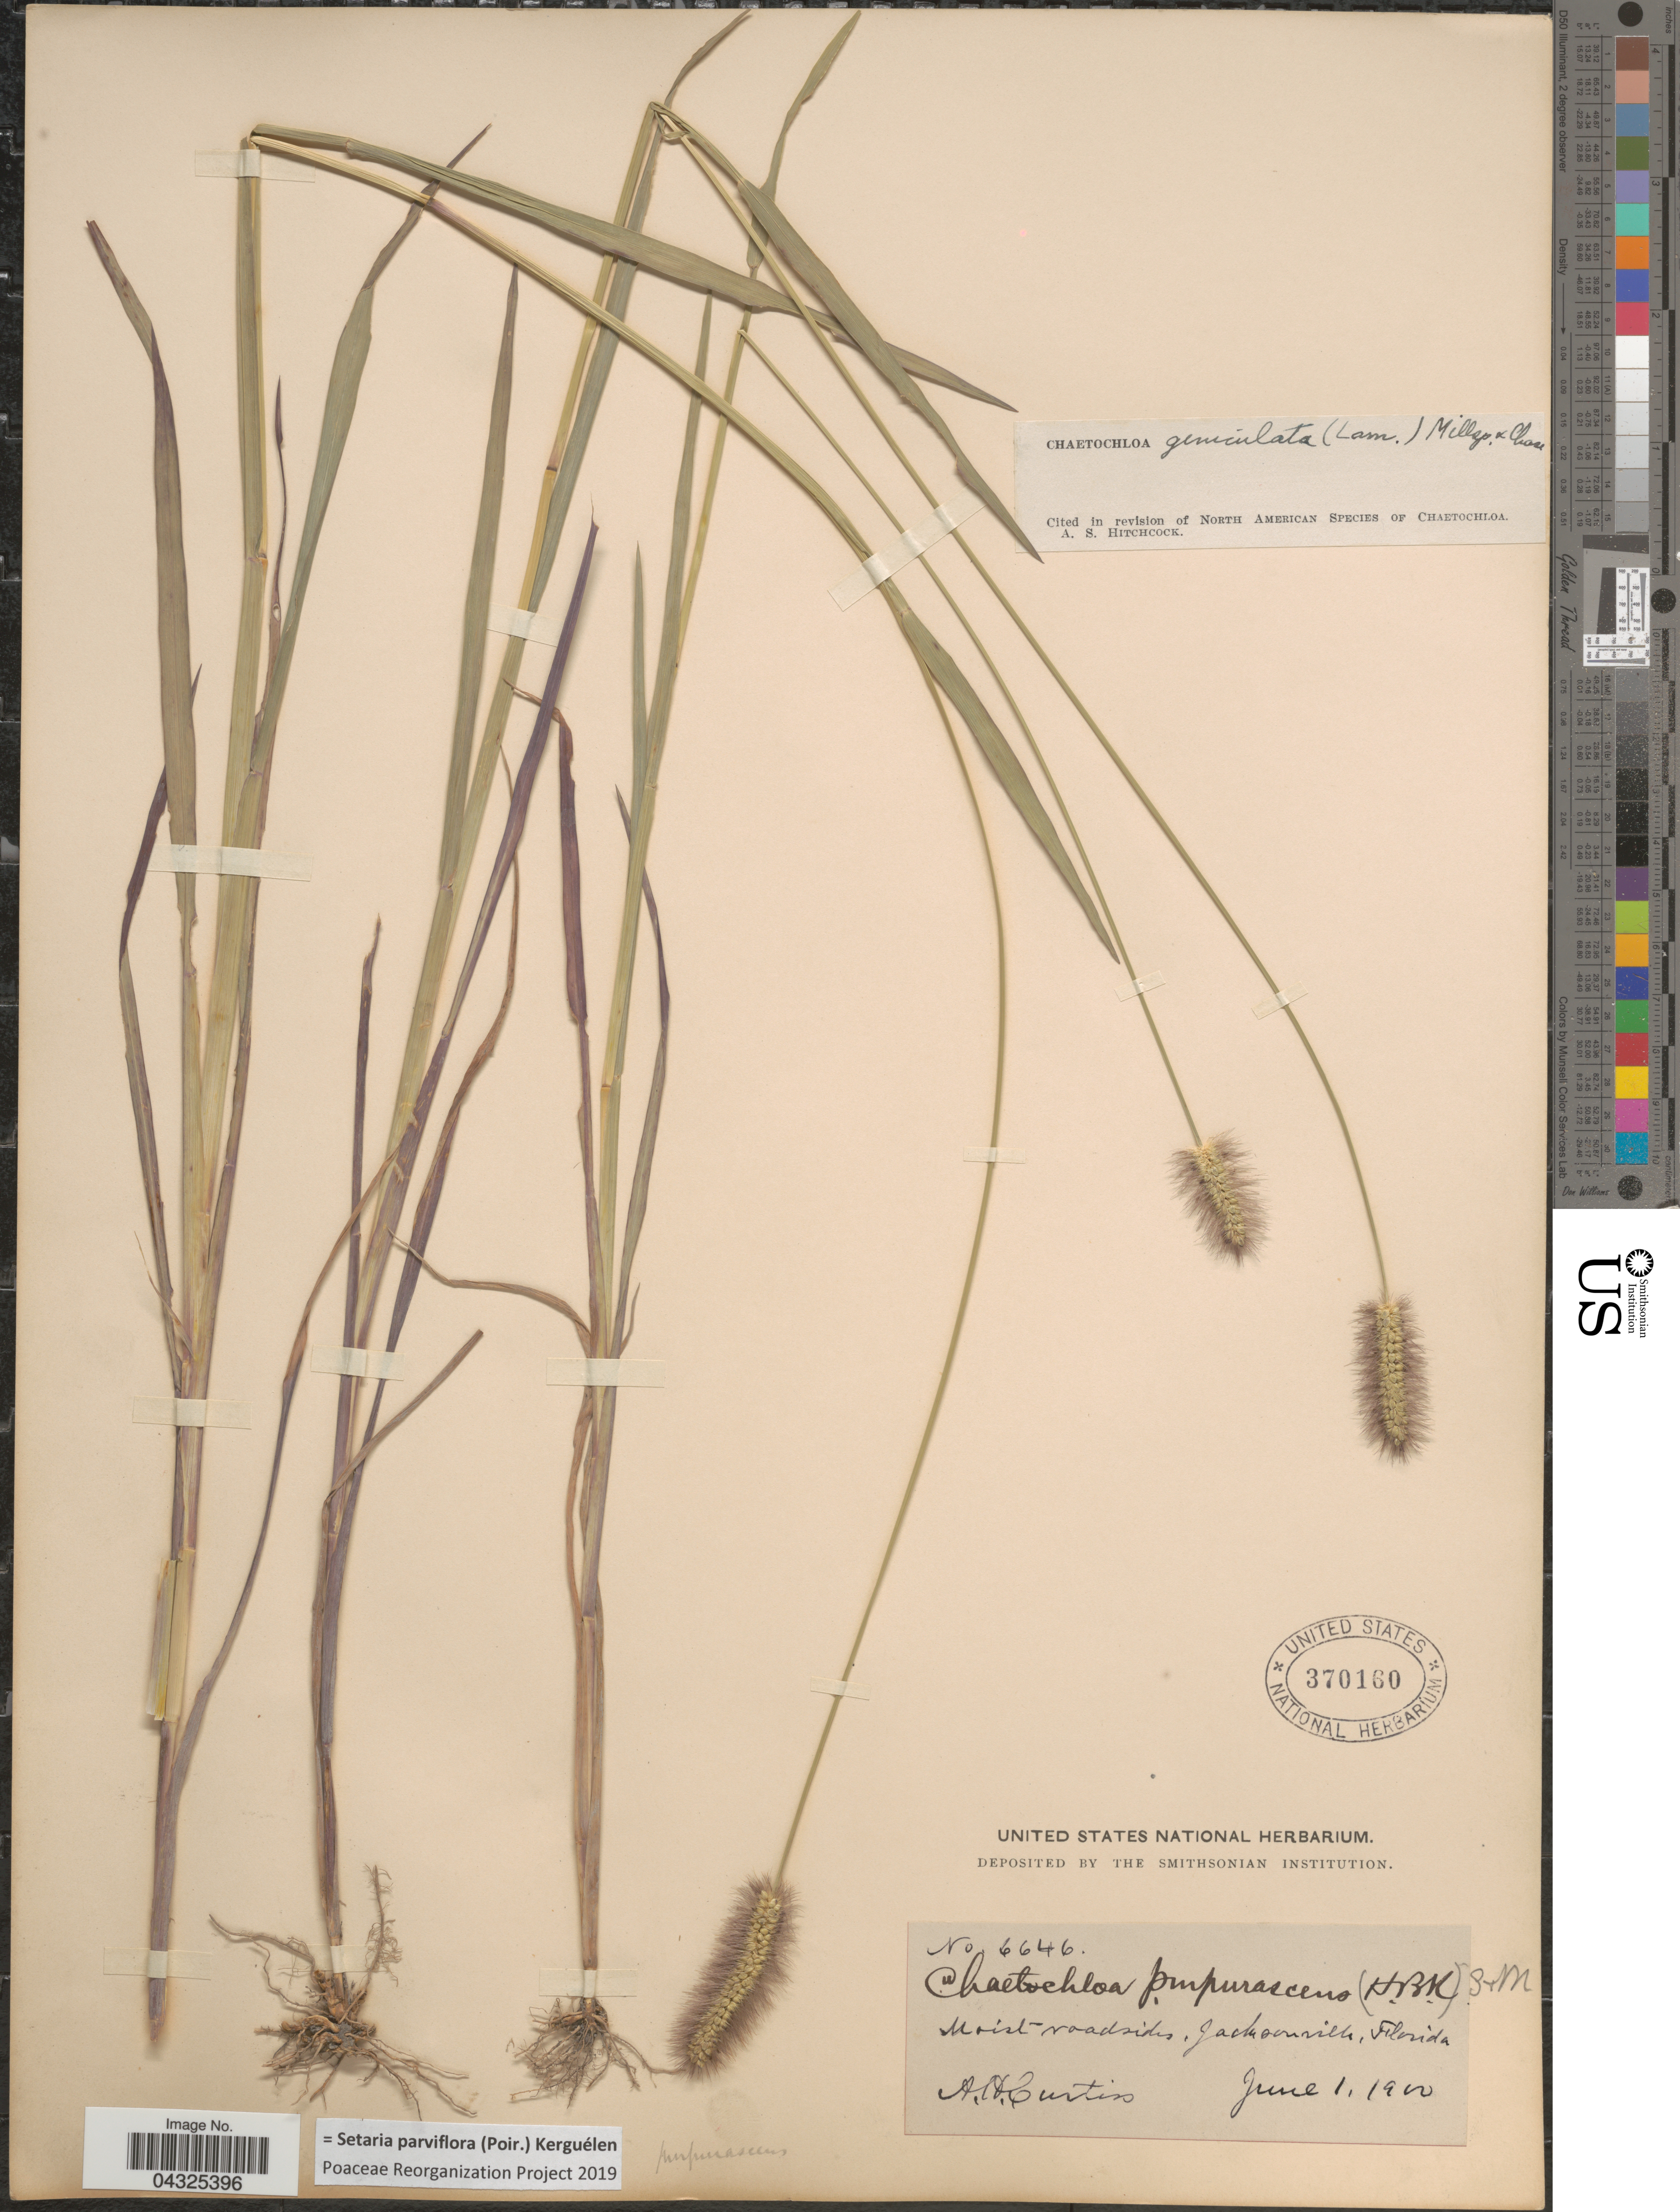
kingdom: Plantae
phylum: Tracheophyta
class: Liliopsida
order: Poales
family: Poaceae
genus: Setaria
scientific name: Setaria parviflora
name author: (Poir.) Kerguélen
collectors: A. H. Curtiss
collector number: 6646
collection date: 1900-06-01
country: United States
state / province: Florida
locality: Jacksonville.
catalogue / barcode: US 370160